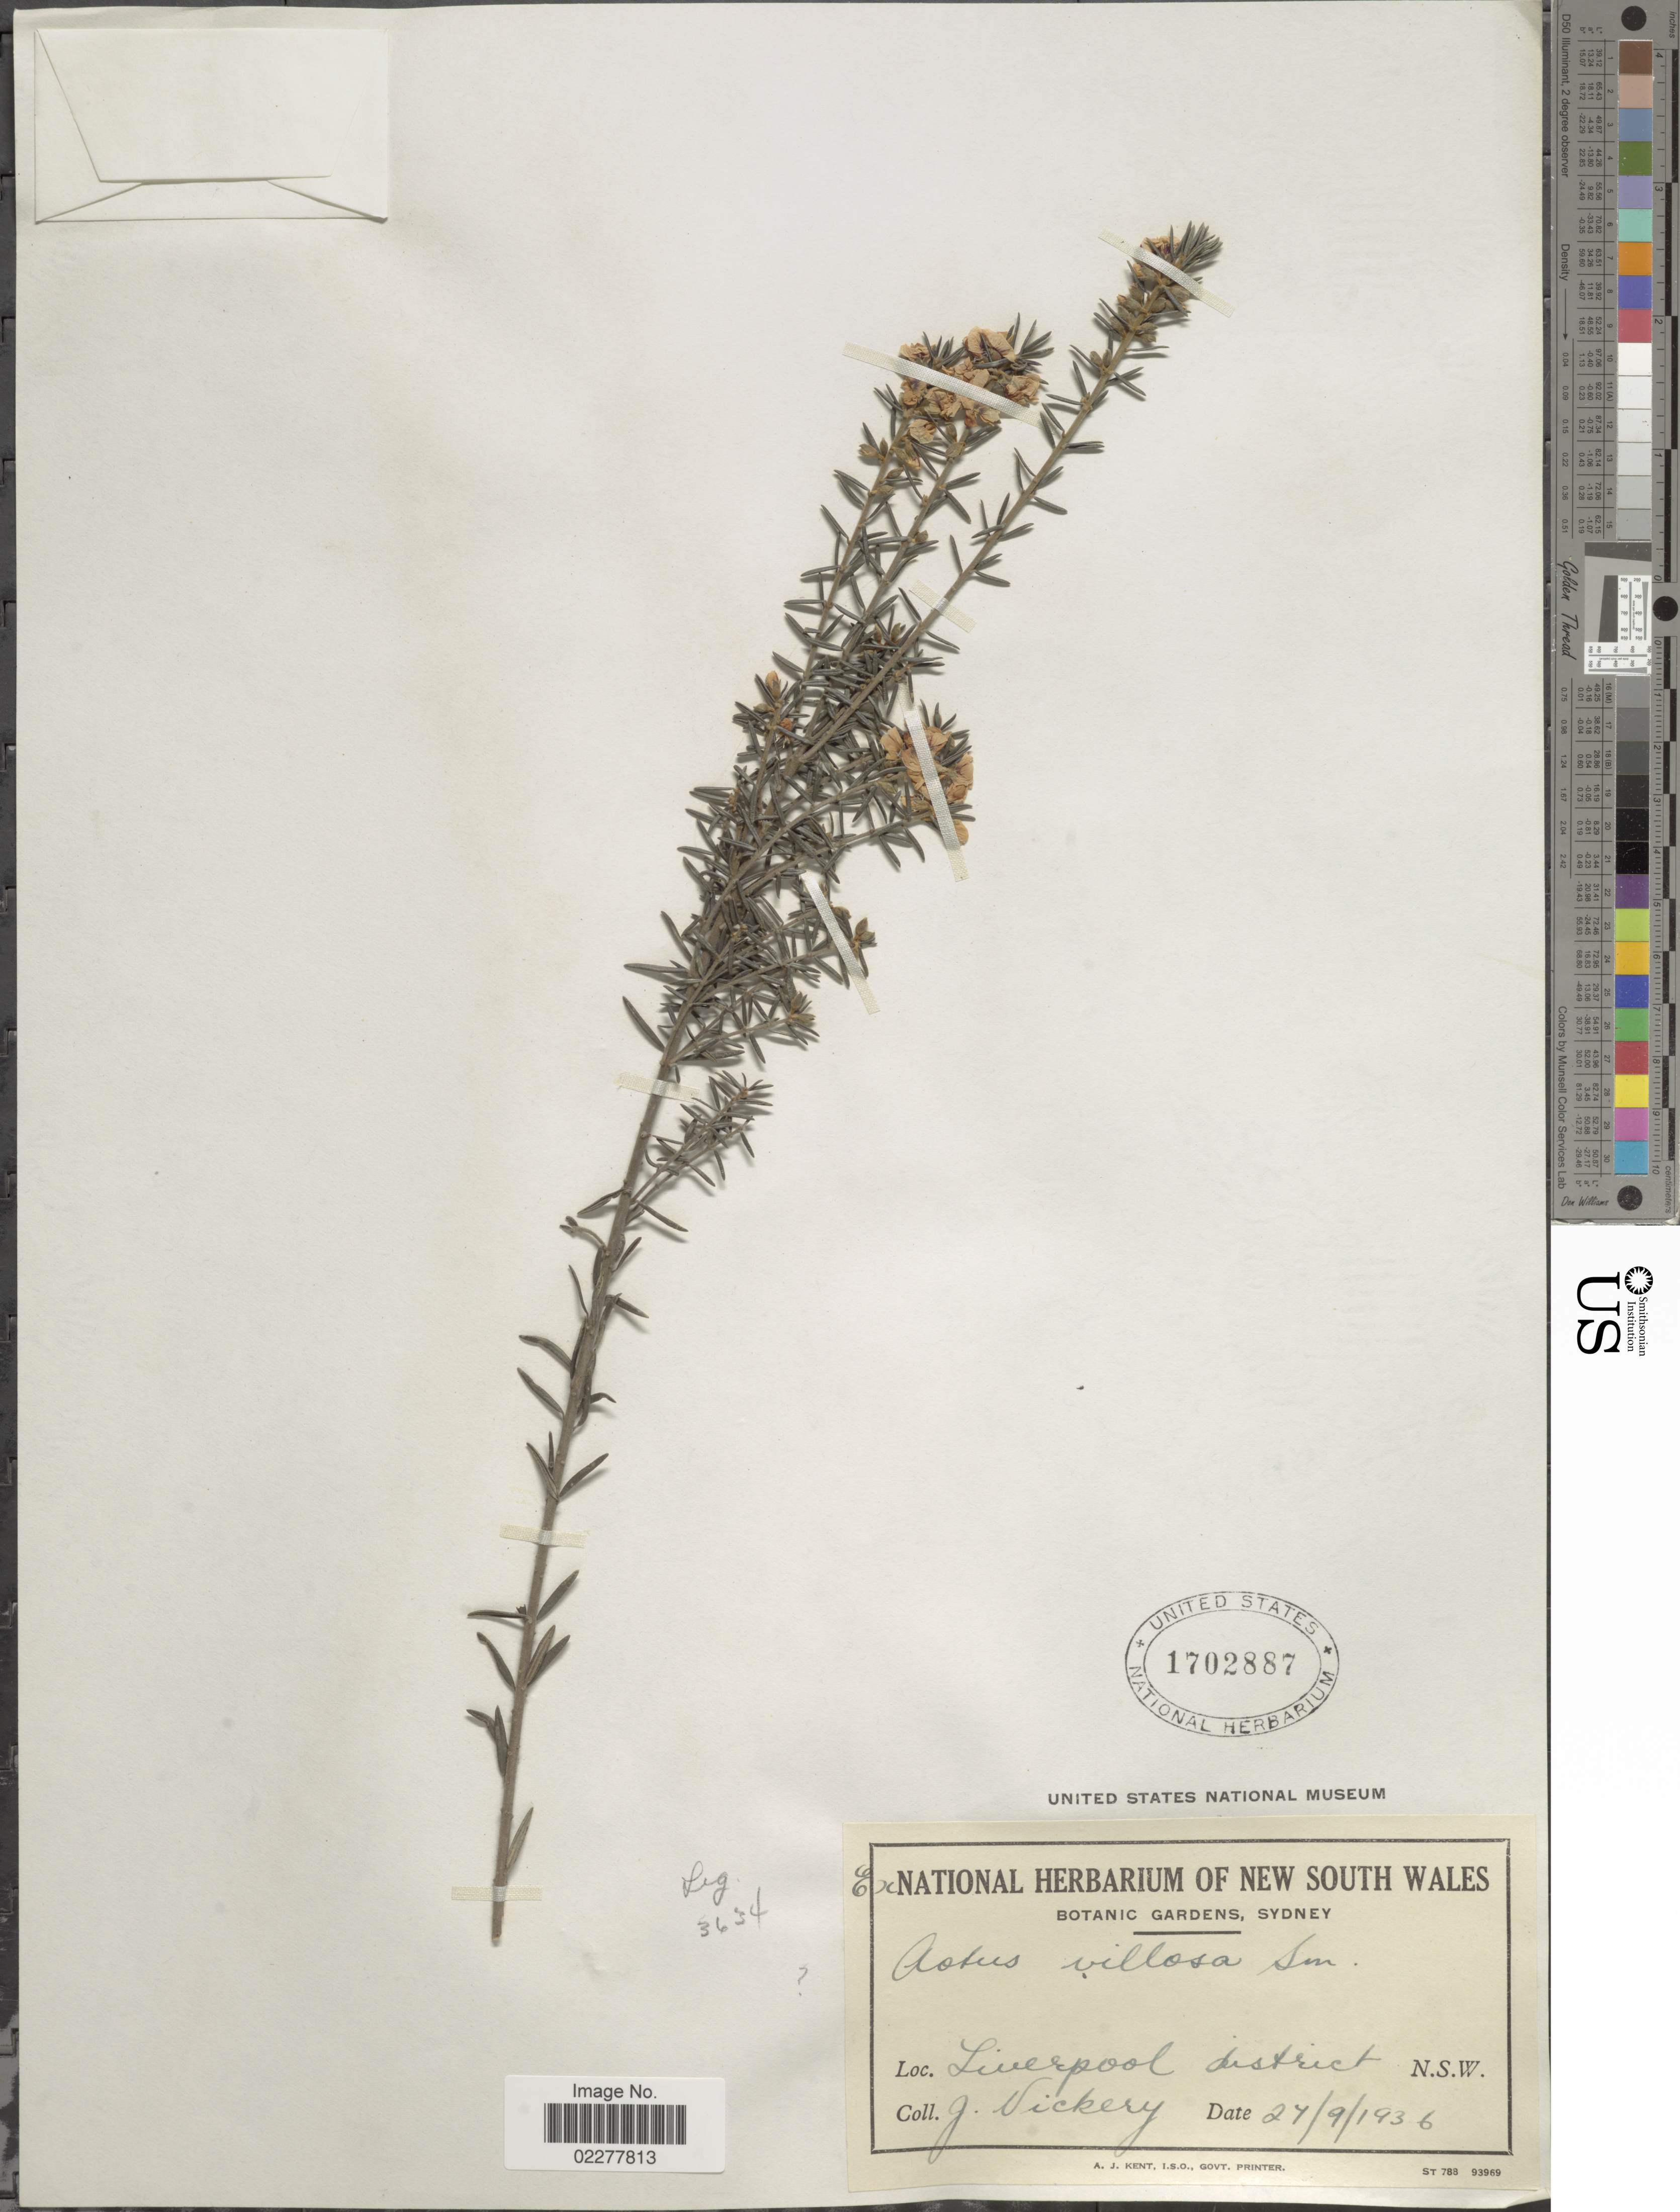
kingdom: Plantae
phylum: Tracheophyta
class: Magnoliopsida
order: Fabales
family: Fabaceae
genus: Aotus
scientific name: Aotus villosa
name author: Sm.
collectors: J. Vickery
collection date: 1936-09-27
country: Australia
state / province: New South Wales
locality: Liverpool district. N.S.W.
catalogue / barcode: US 1702887